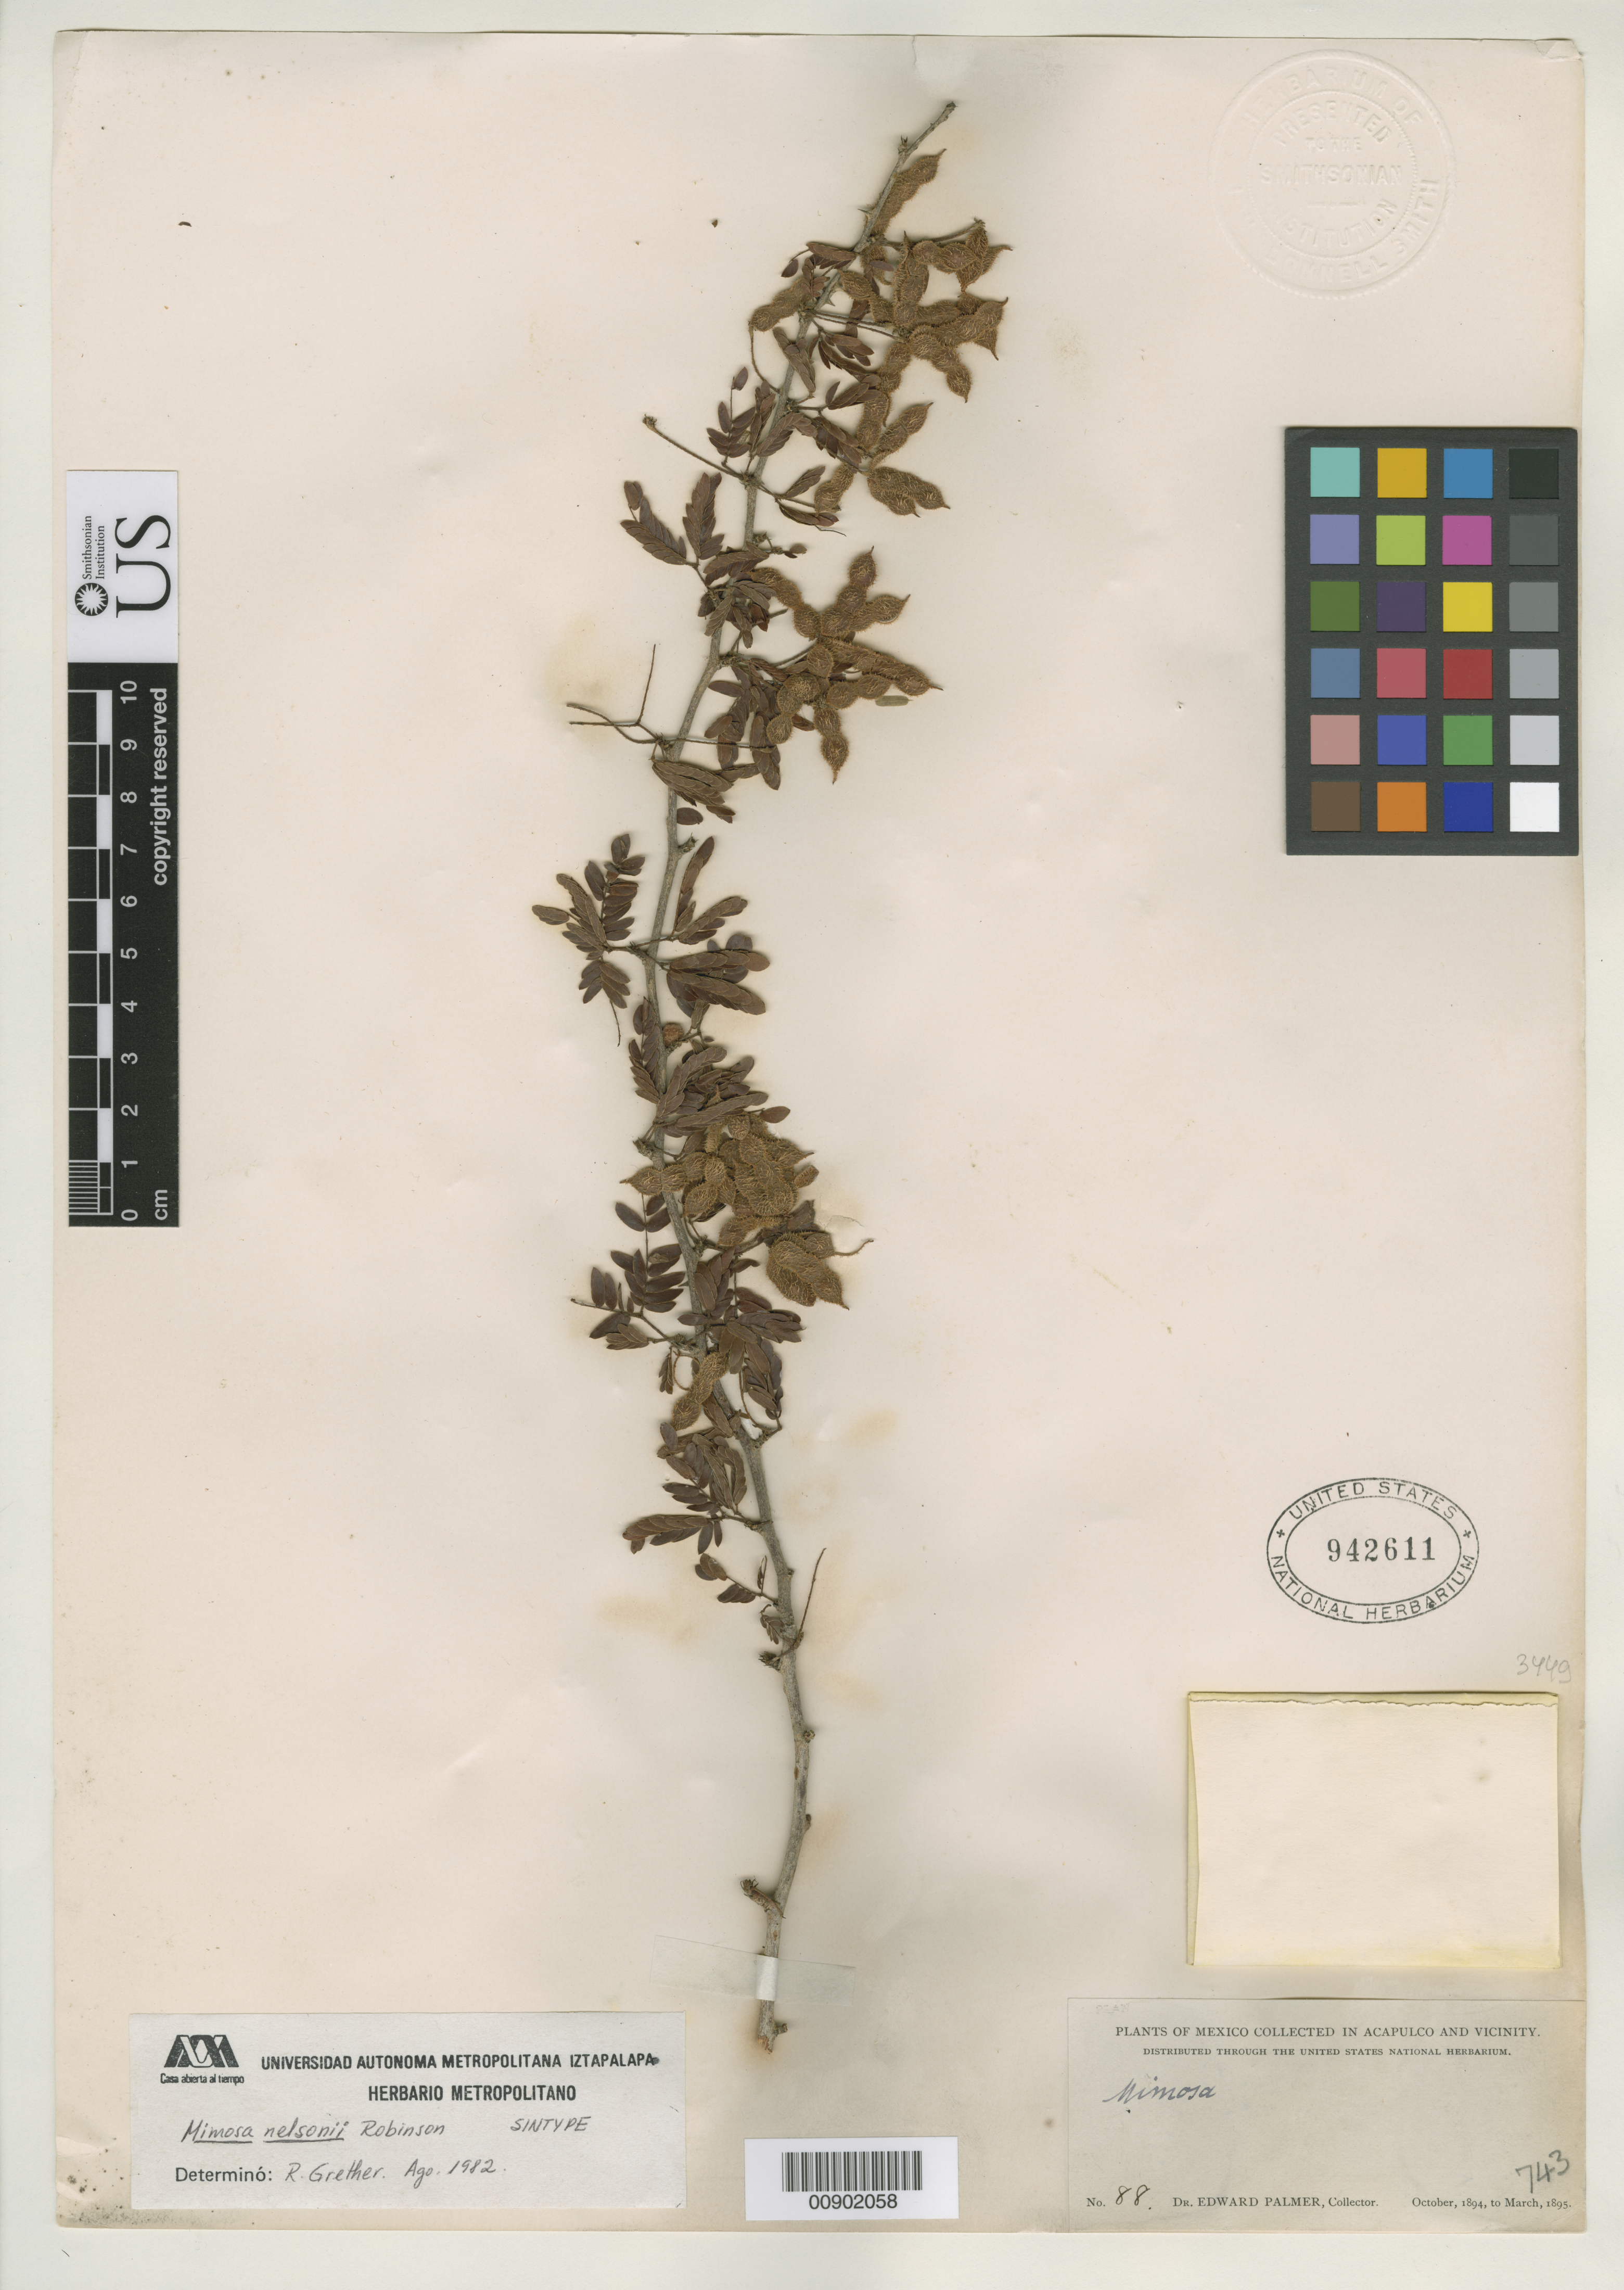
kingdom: Plantae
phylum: Tracheophyta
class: Magnoliopsida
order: Fabales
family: Fabaceae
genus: Mimosa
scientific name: Mimosa nelsonii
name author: B.L. Rob.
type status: Syntype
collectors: E. Palmer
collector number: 88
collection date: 1894-10/1895-03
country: Mexico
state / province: Guerrero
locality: Acapulco and vicinity.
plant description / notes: Currently accepted name as cited by Chehaibar & Grether, Novon 10: 31 (2000).; Lectotype is Nelson 2775 (US), effectively lectotypified by Barneby, Mem. New York Bot. Gard. 65: 576 (1991).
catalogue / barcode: US 942611